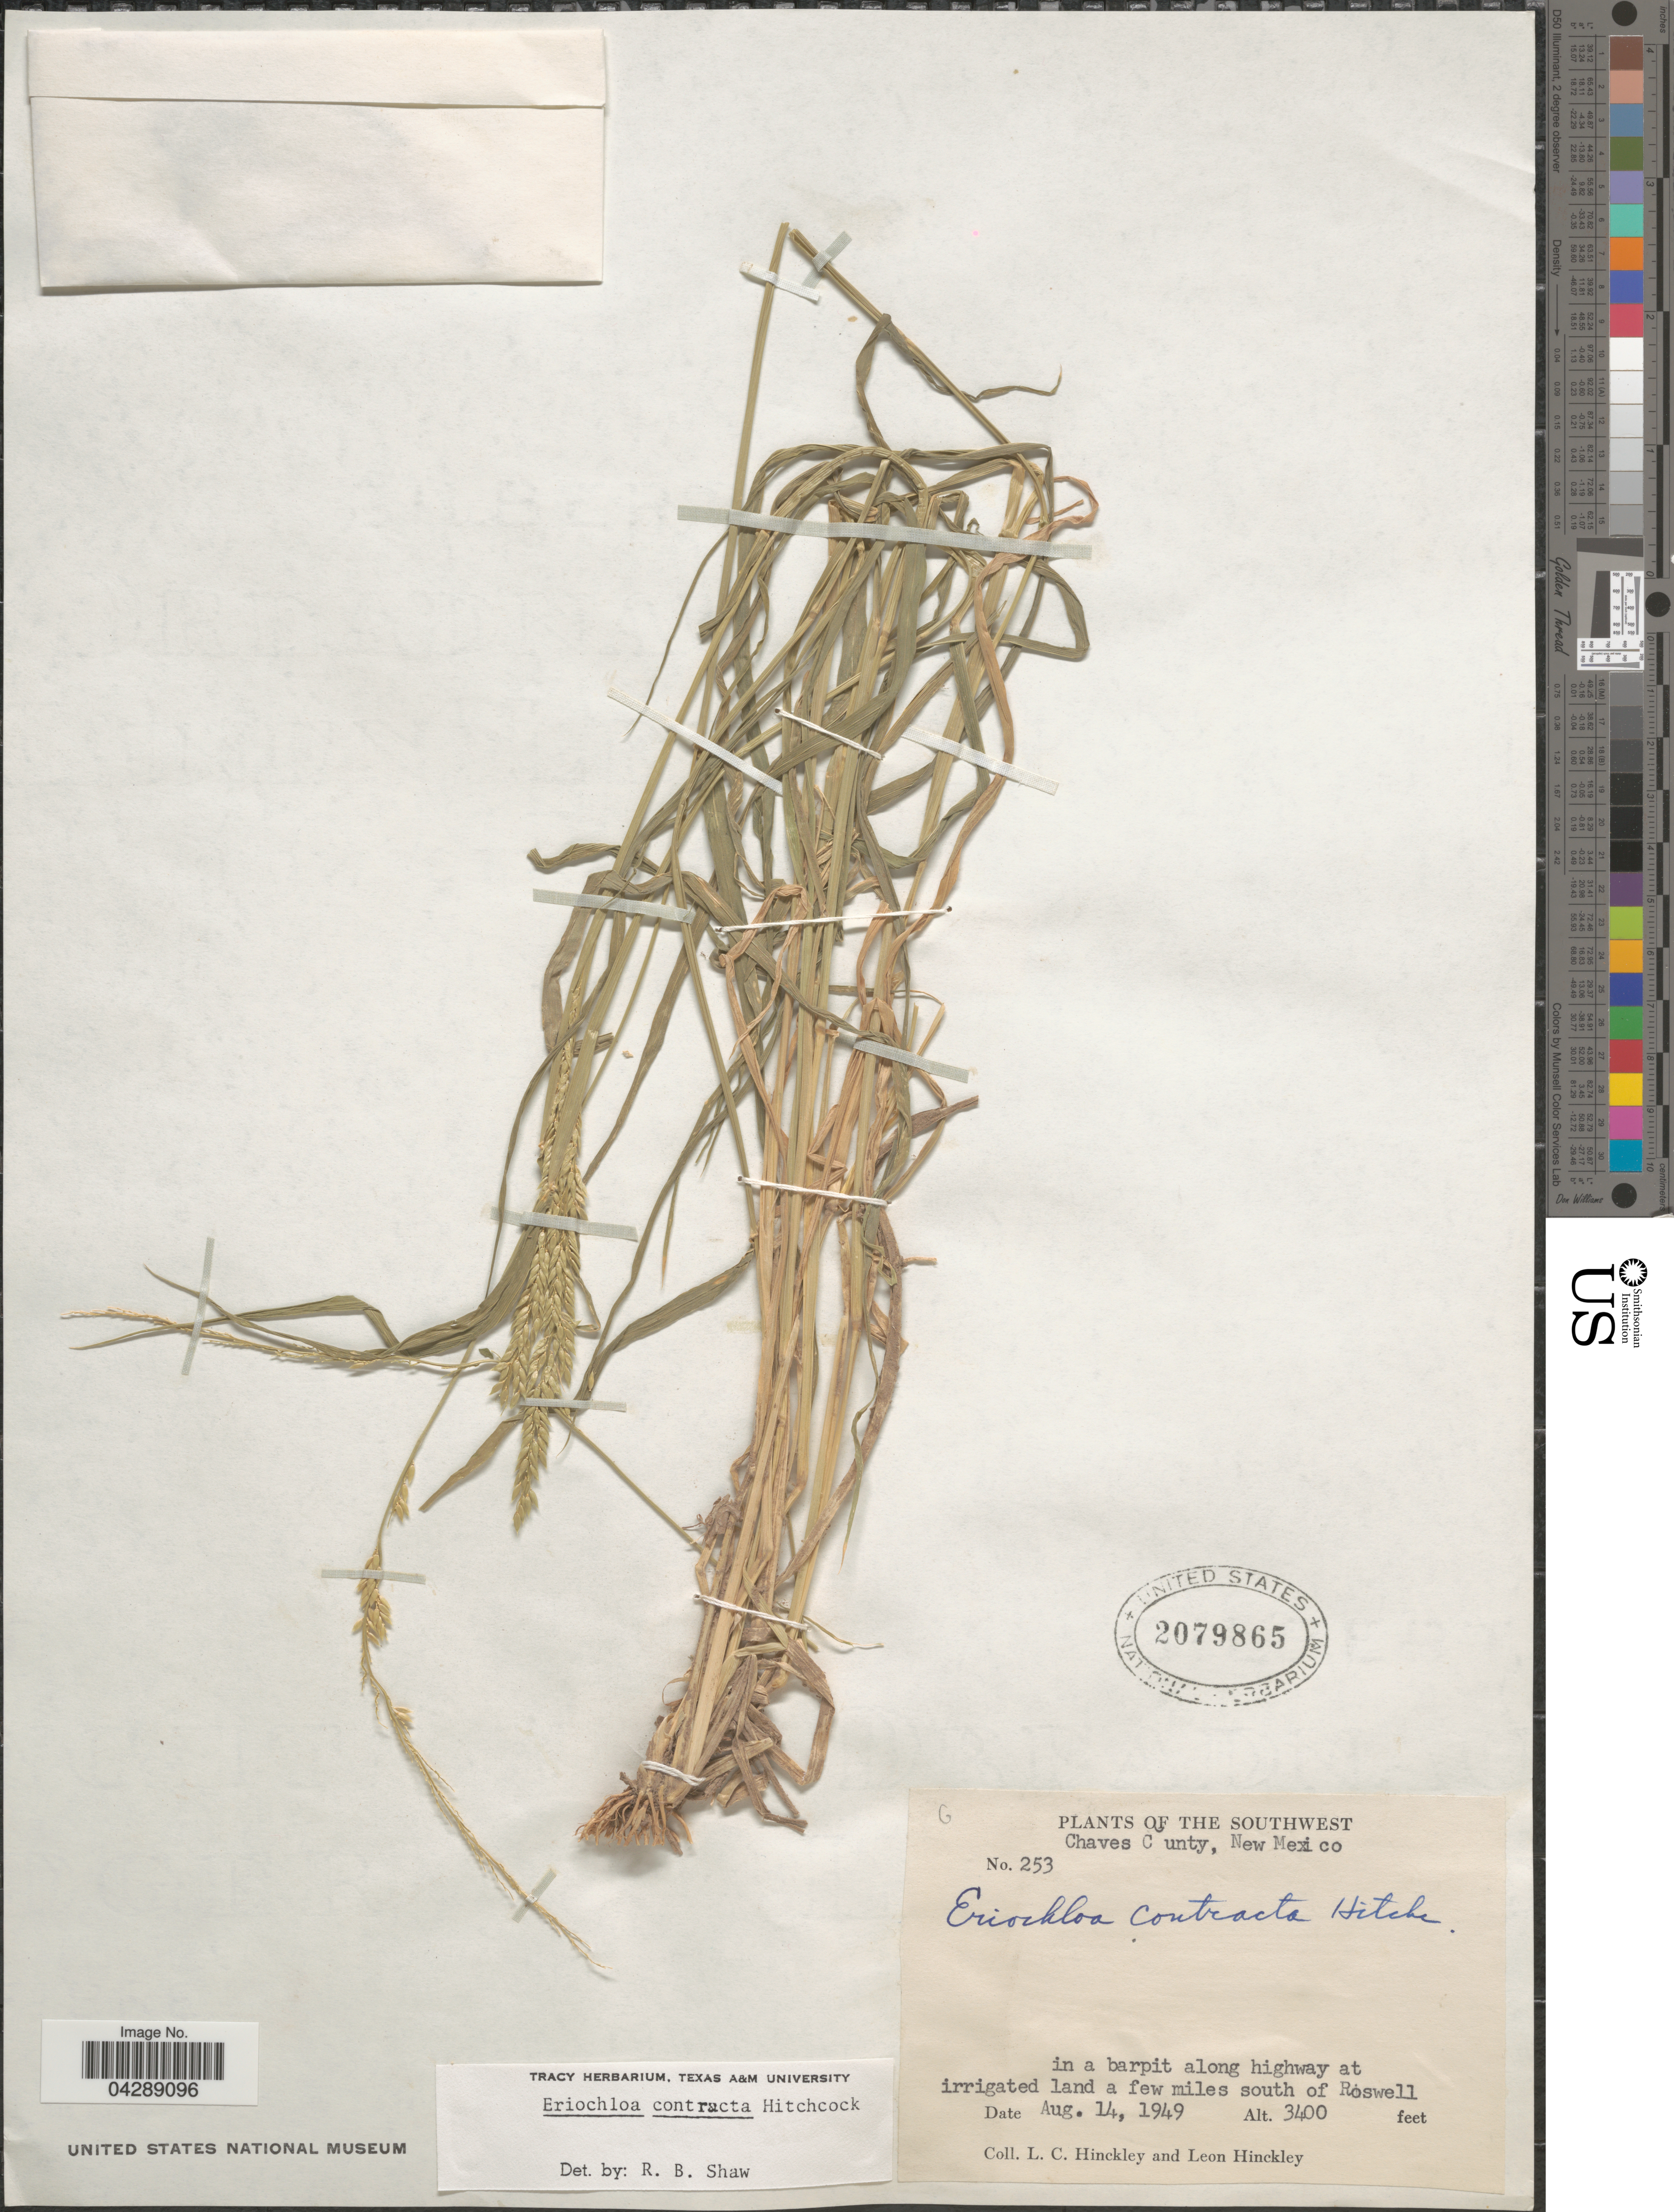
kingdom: Plantae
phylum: Tracheophyta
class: Liliopsida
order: Poales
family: Poaceae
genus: Eriochloa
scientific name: Eriochloa contracta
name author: Hitchc.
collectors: L. Hinckley & L. Hinckley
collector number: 253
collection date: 1949-08-14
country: United States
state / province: New Mexico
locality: The Southwest. Chaves County. In a barpit along highway at irrigated land a few miles south of Roswell.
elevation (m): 1036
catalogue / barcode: US 2079865